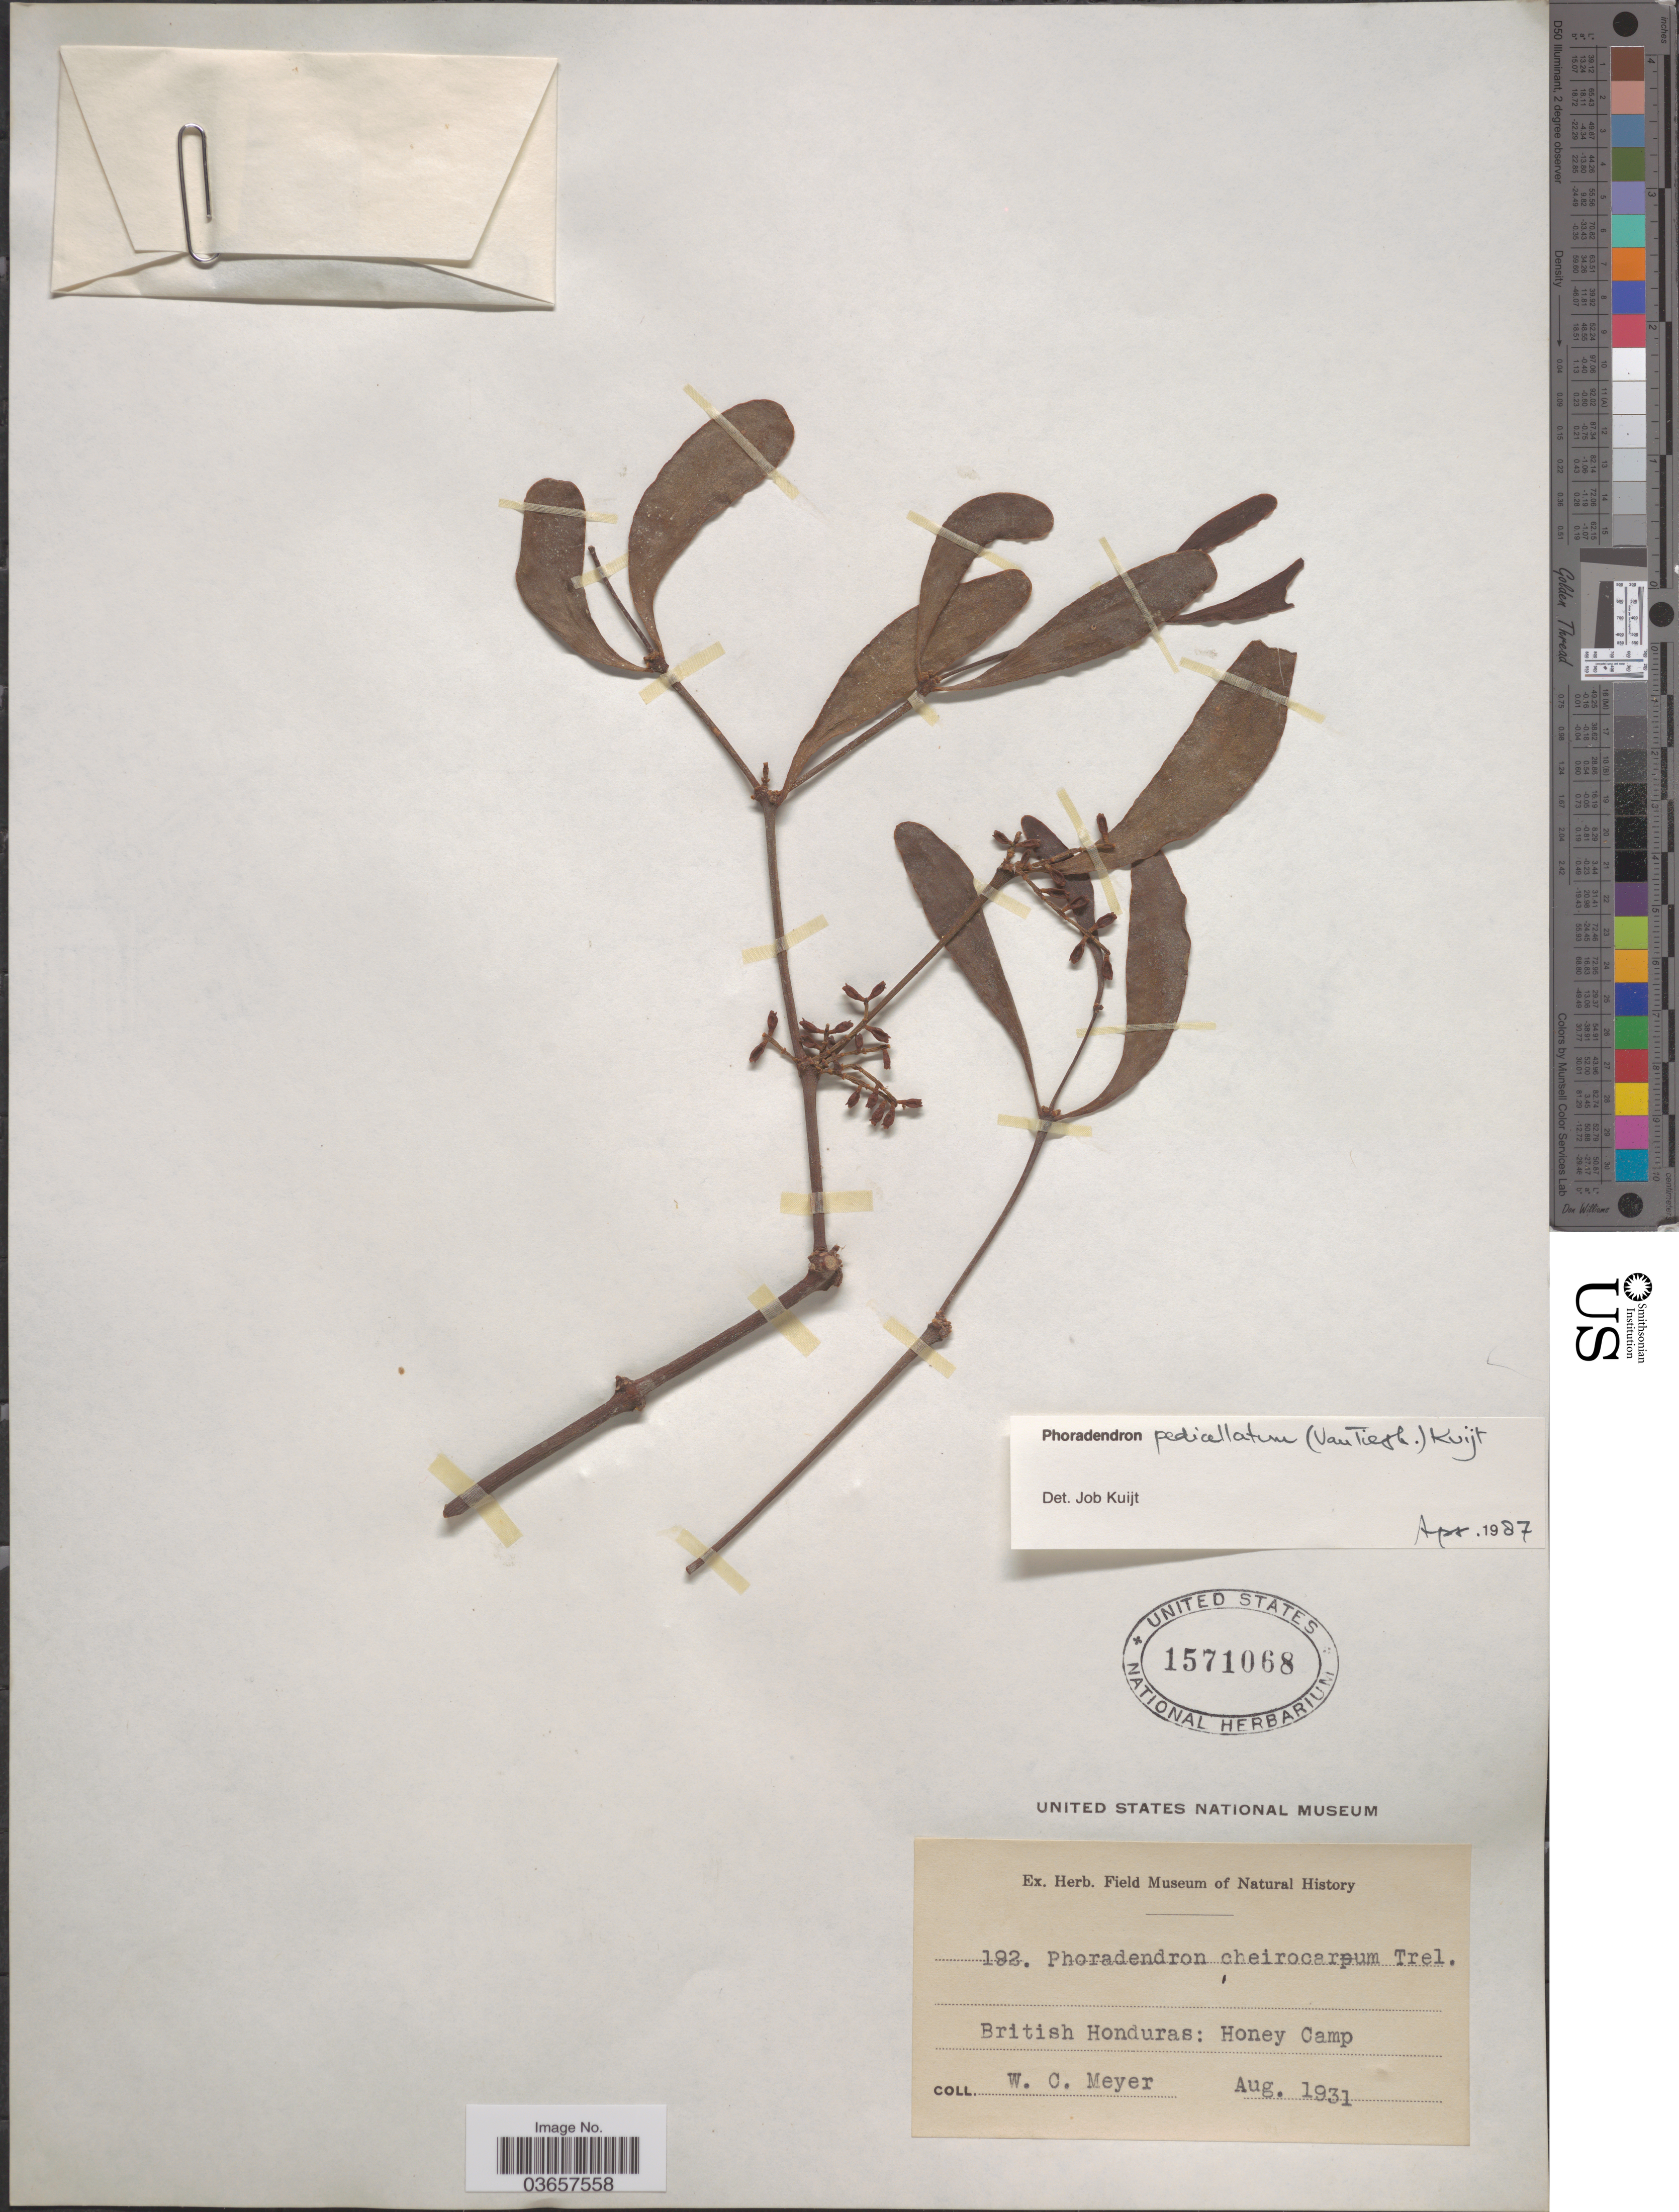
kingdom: Plantae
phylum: Tracheophyta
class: Magnoliopsida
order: Santalales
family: Viscaceae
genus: Phoradendron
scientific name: Phoradendron pedicellatum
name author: (Tiegh.) Kuijt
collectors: W. Meyer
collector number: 192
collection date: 1931-08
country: Belize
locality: British Honduras: Honey Camp.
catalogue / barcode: US 1571068